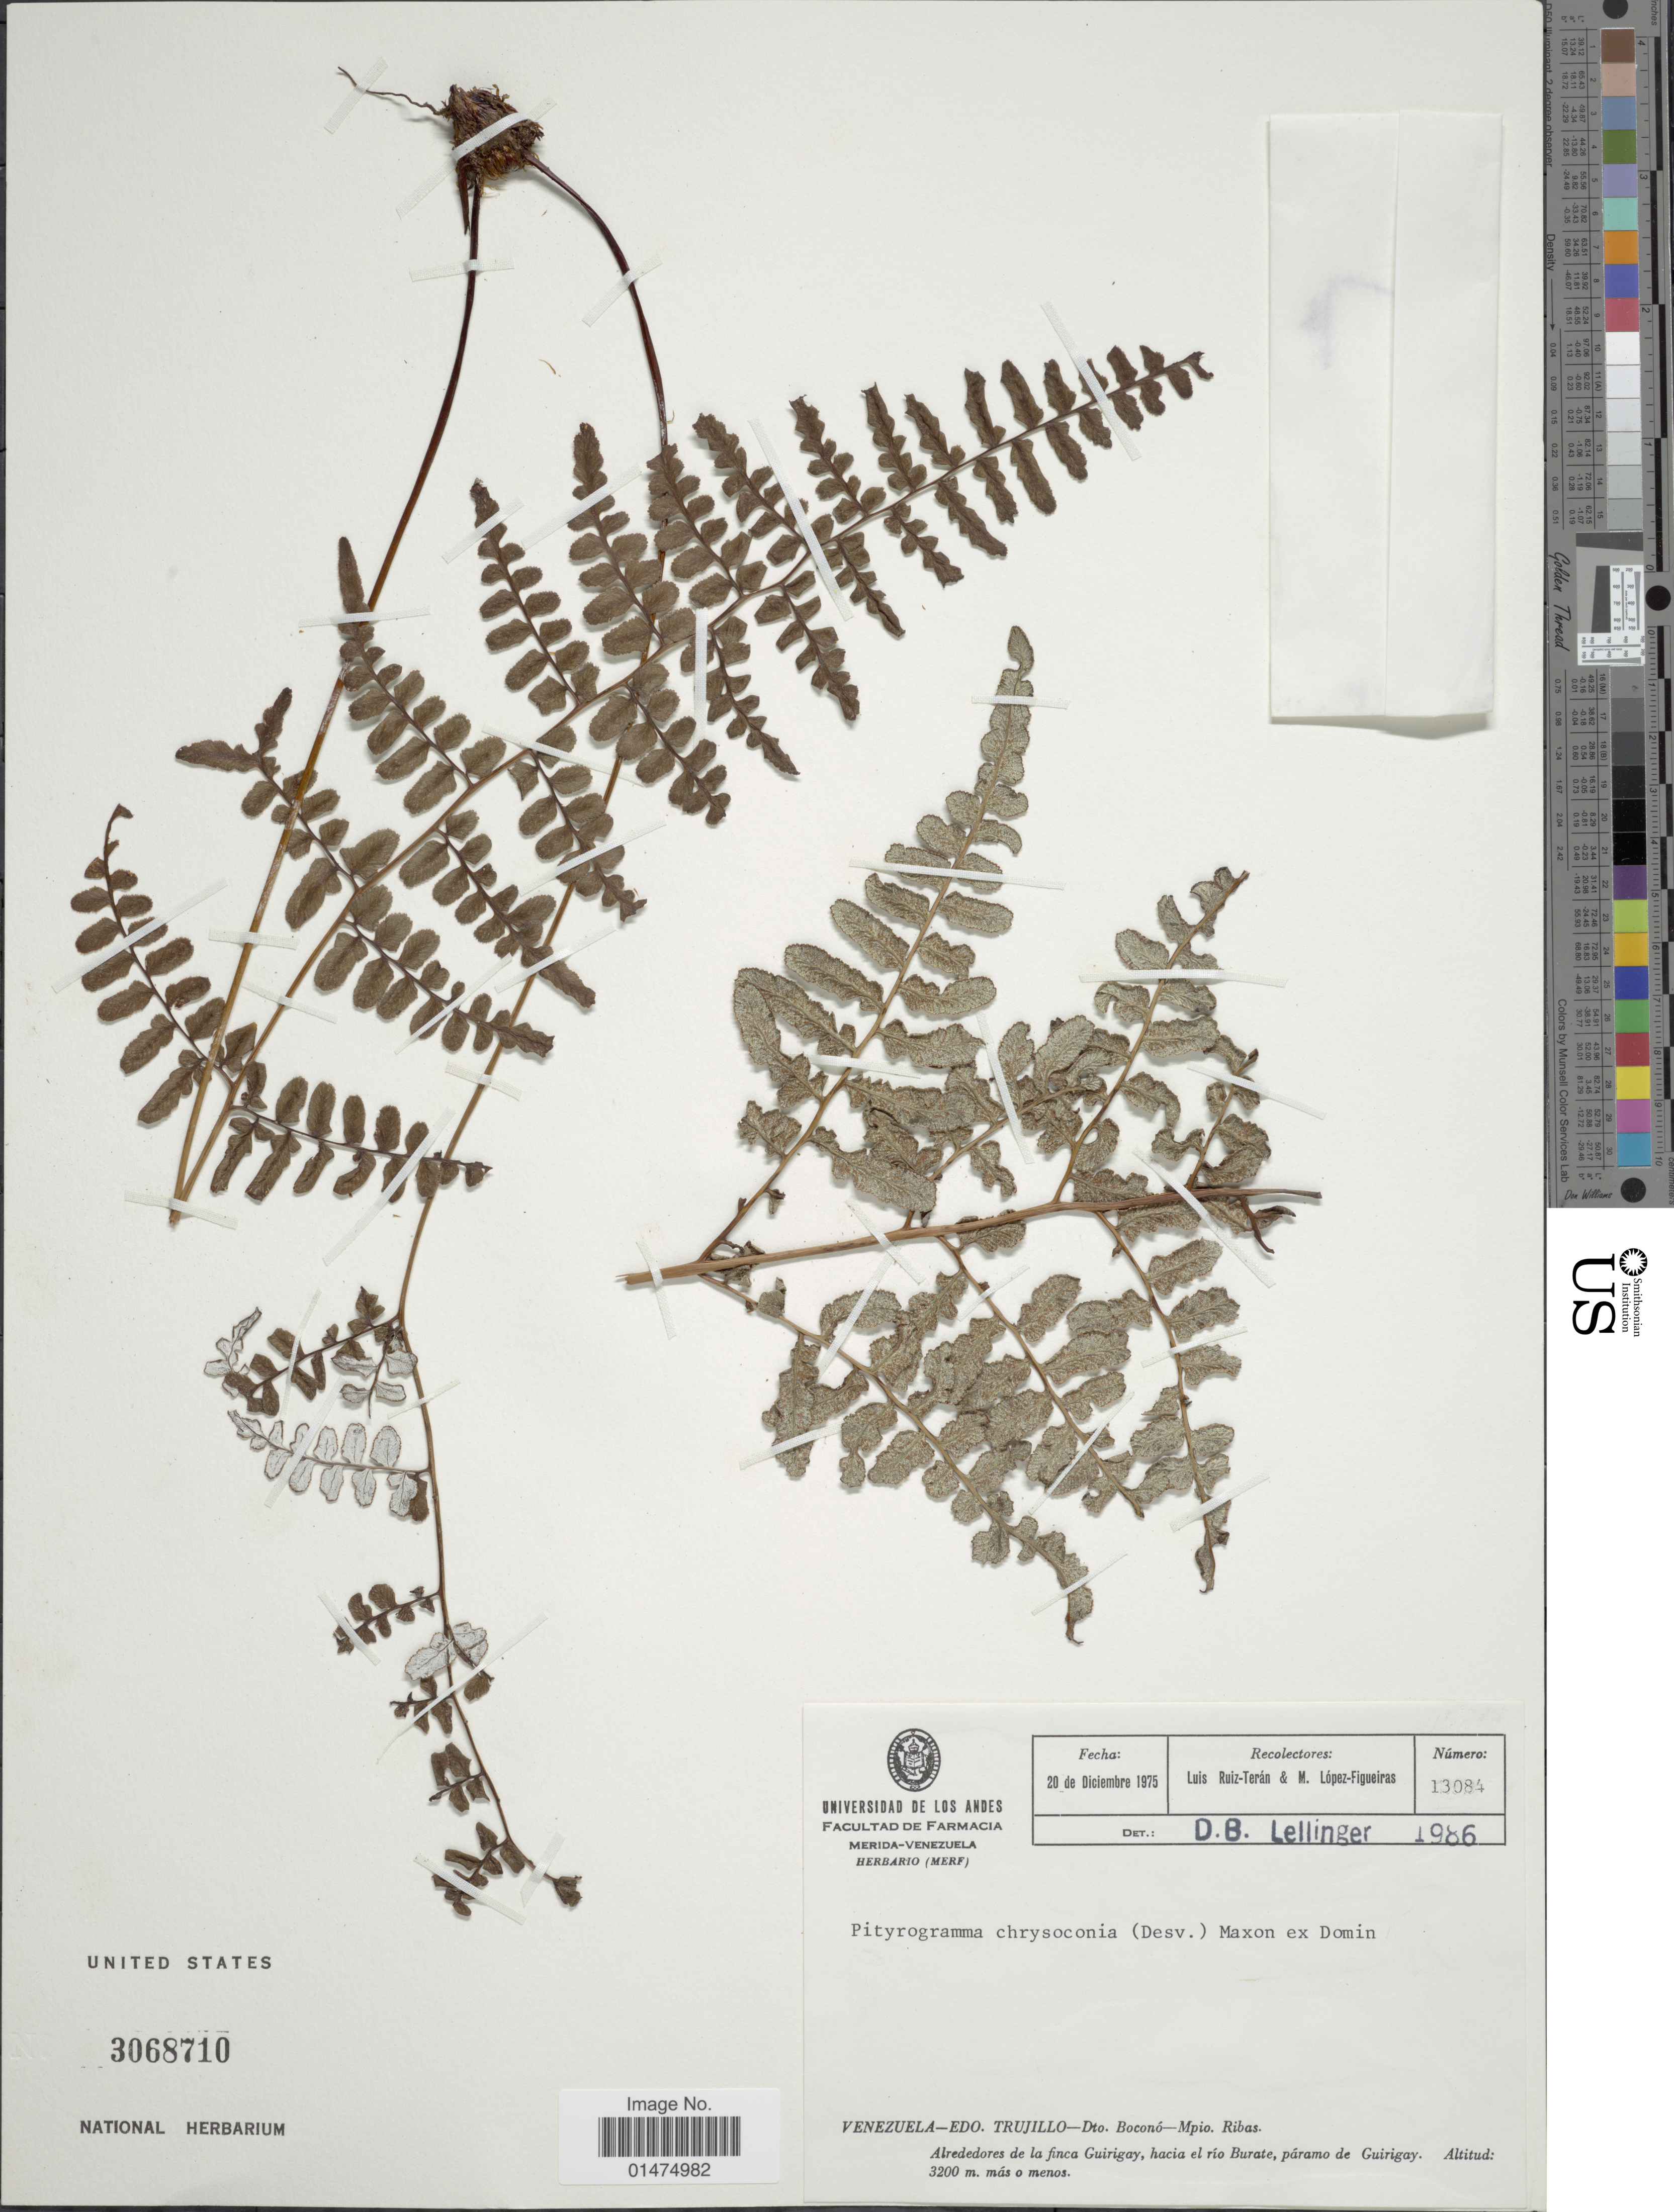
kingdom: Plantae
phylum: Tracheophyta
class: Polypodiopsida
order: Polypodiales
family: Pteridaceae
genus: Pityrogramma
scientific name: Pityrogramma chrysoconia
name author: (Desv.) Maxon ex Domin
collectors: L. Teran & M. López Figueiras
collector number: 13084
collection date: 1975-12-20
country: Venezuela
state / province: Mérida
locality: Edo Trujillo, Dto Bocono, Mpio Ribas, Alrededores de la finca Guirigay, hacia el rio Burate, paramo de Guirigay.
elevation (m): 3200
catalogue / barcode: US 3068710